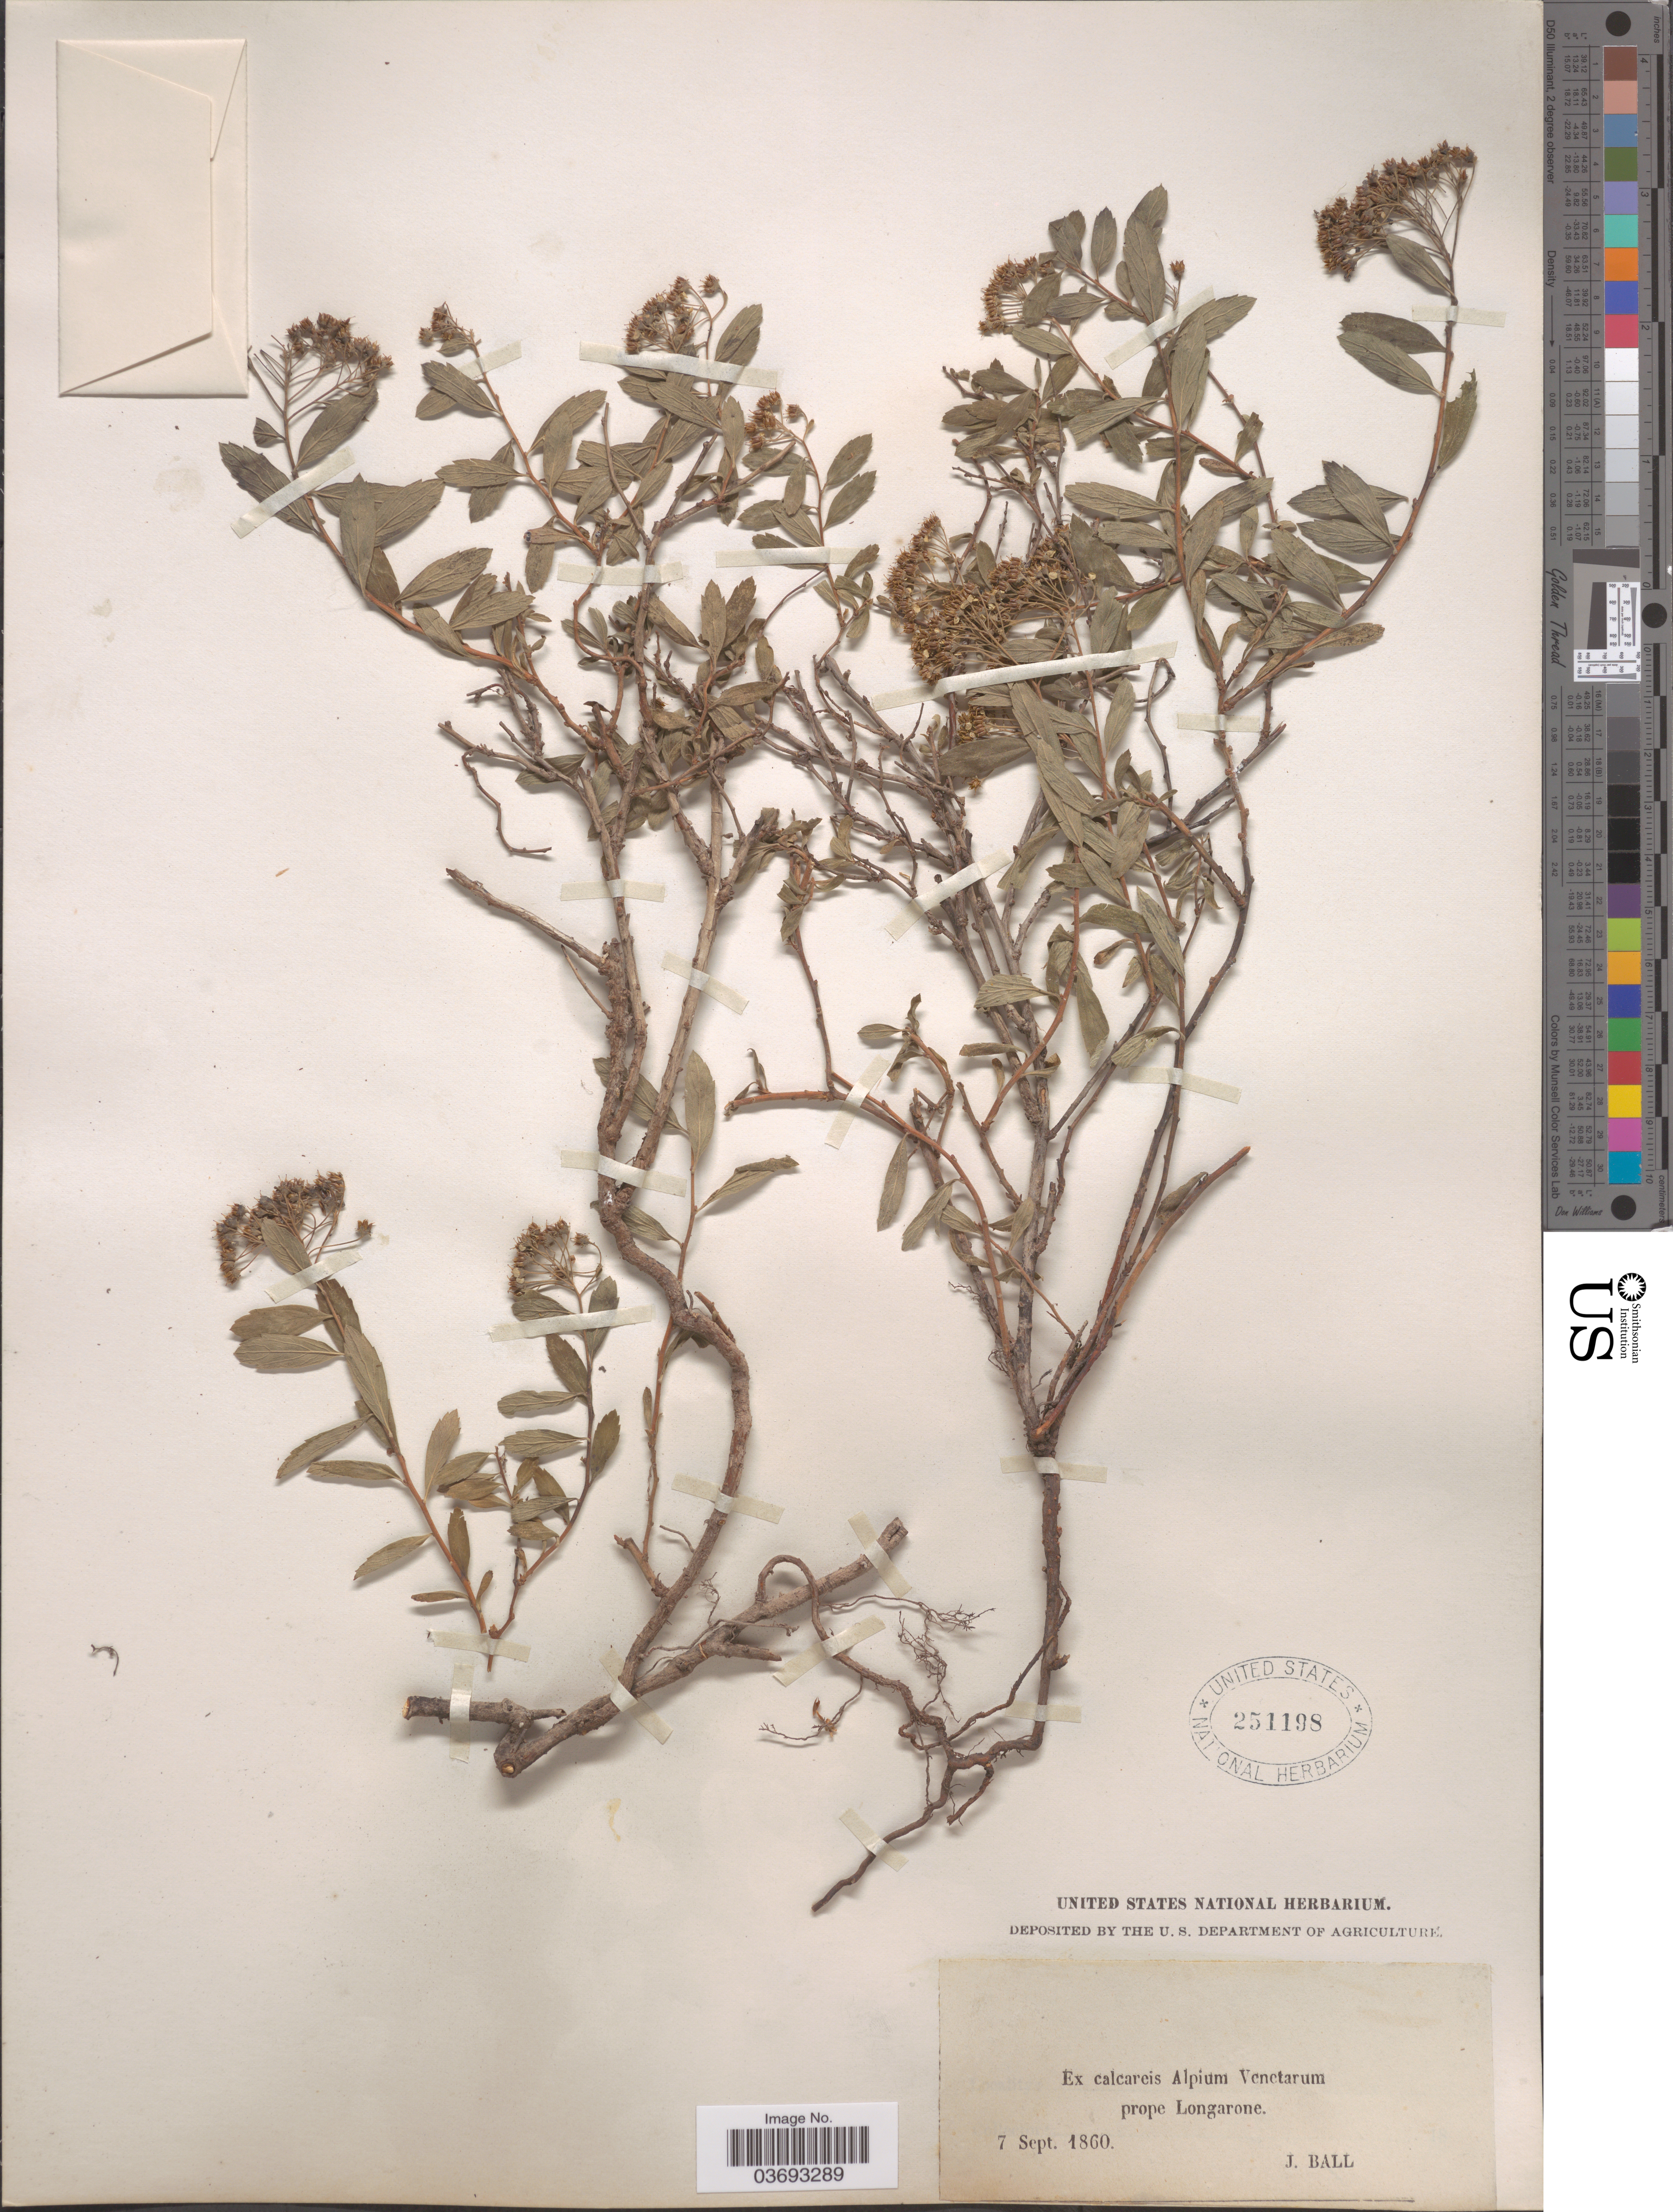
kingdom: Plantae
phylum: Tracheophyta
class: Magnoliopsida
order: Rosales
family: Rosaceae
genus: Spiraea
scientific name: Spiraea sp.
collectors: J. Ball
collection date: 1860-09-07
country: Italy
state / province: Veneto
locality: Ex calcareis Alpium Venetarum prope Longarone.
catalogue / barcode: US 251198